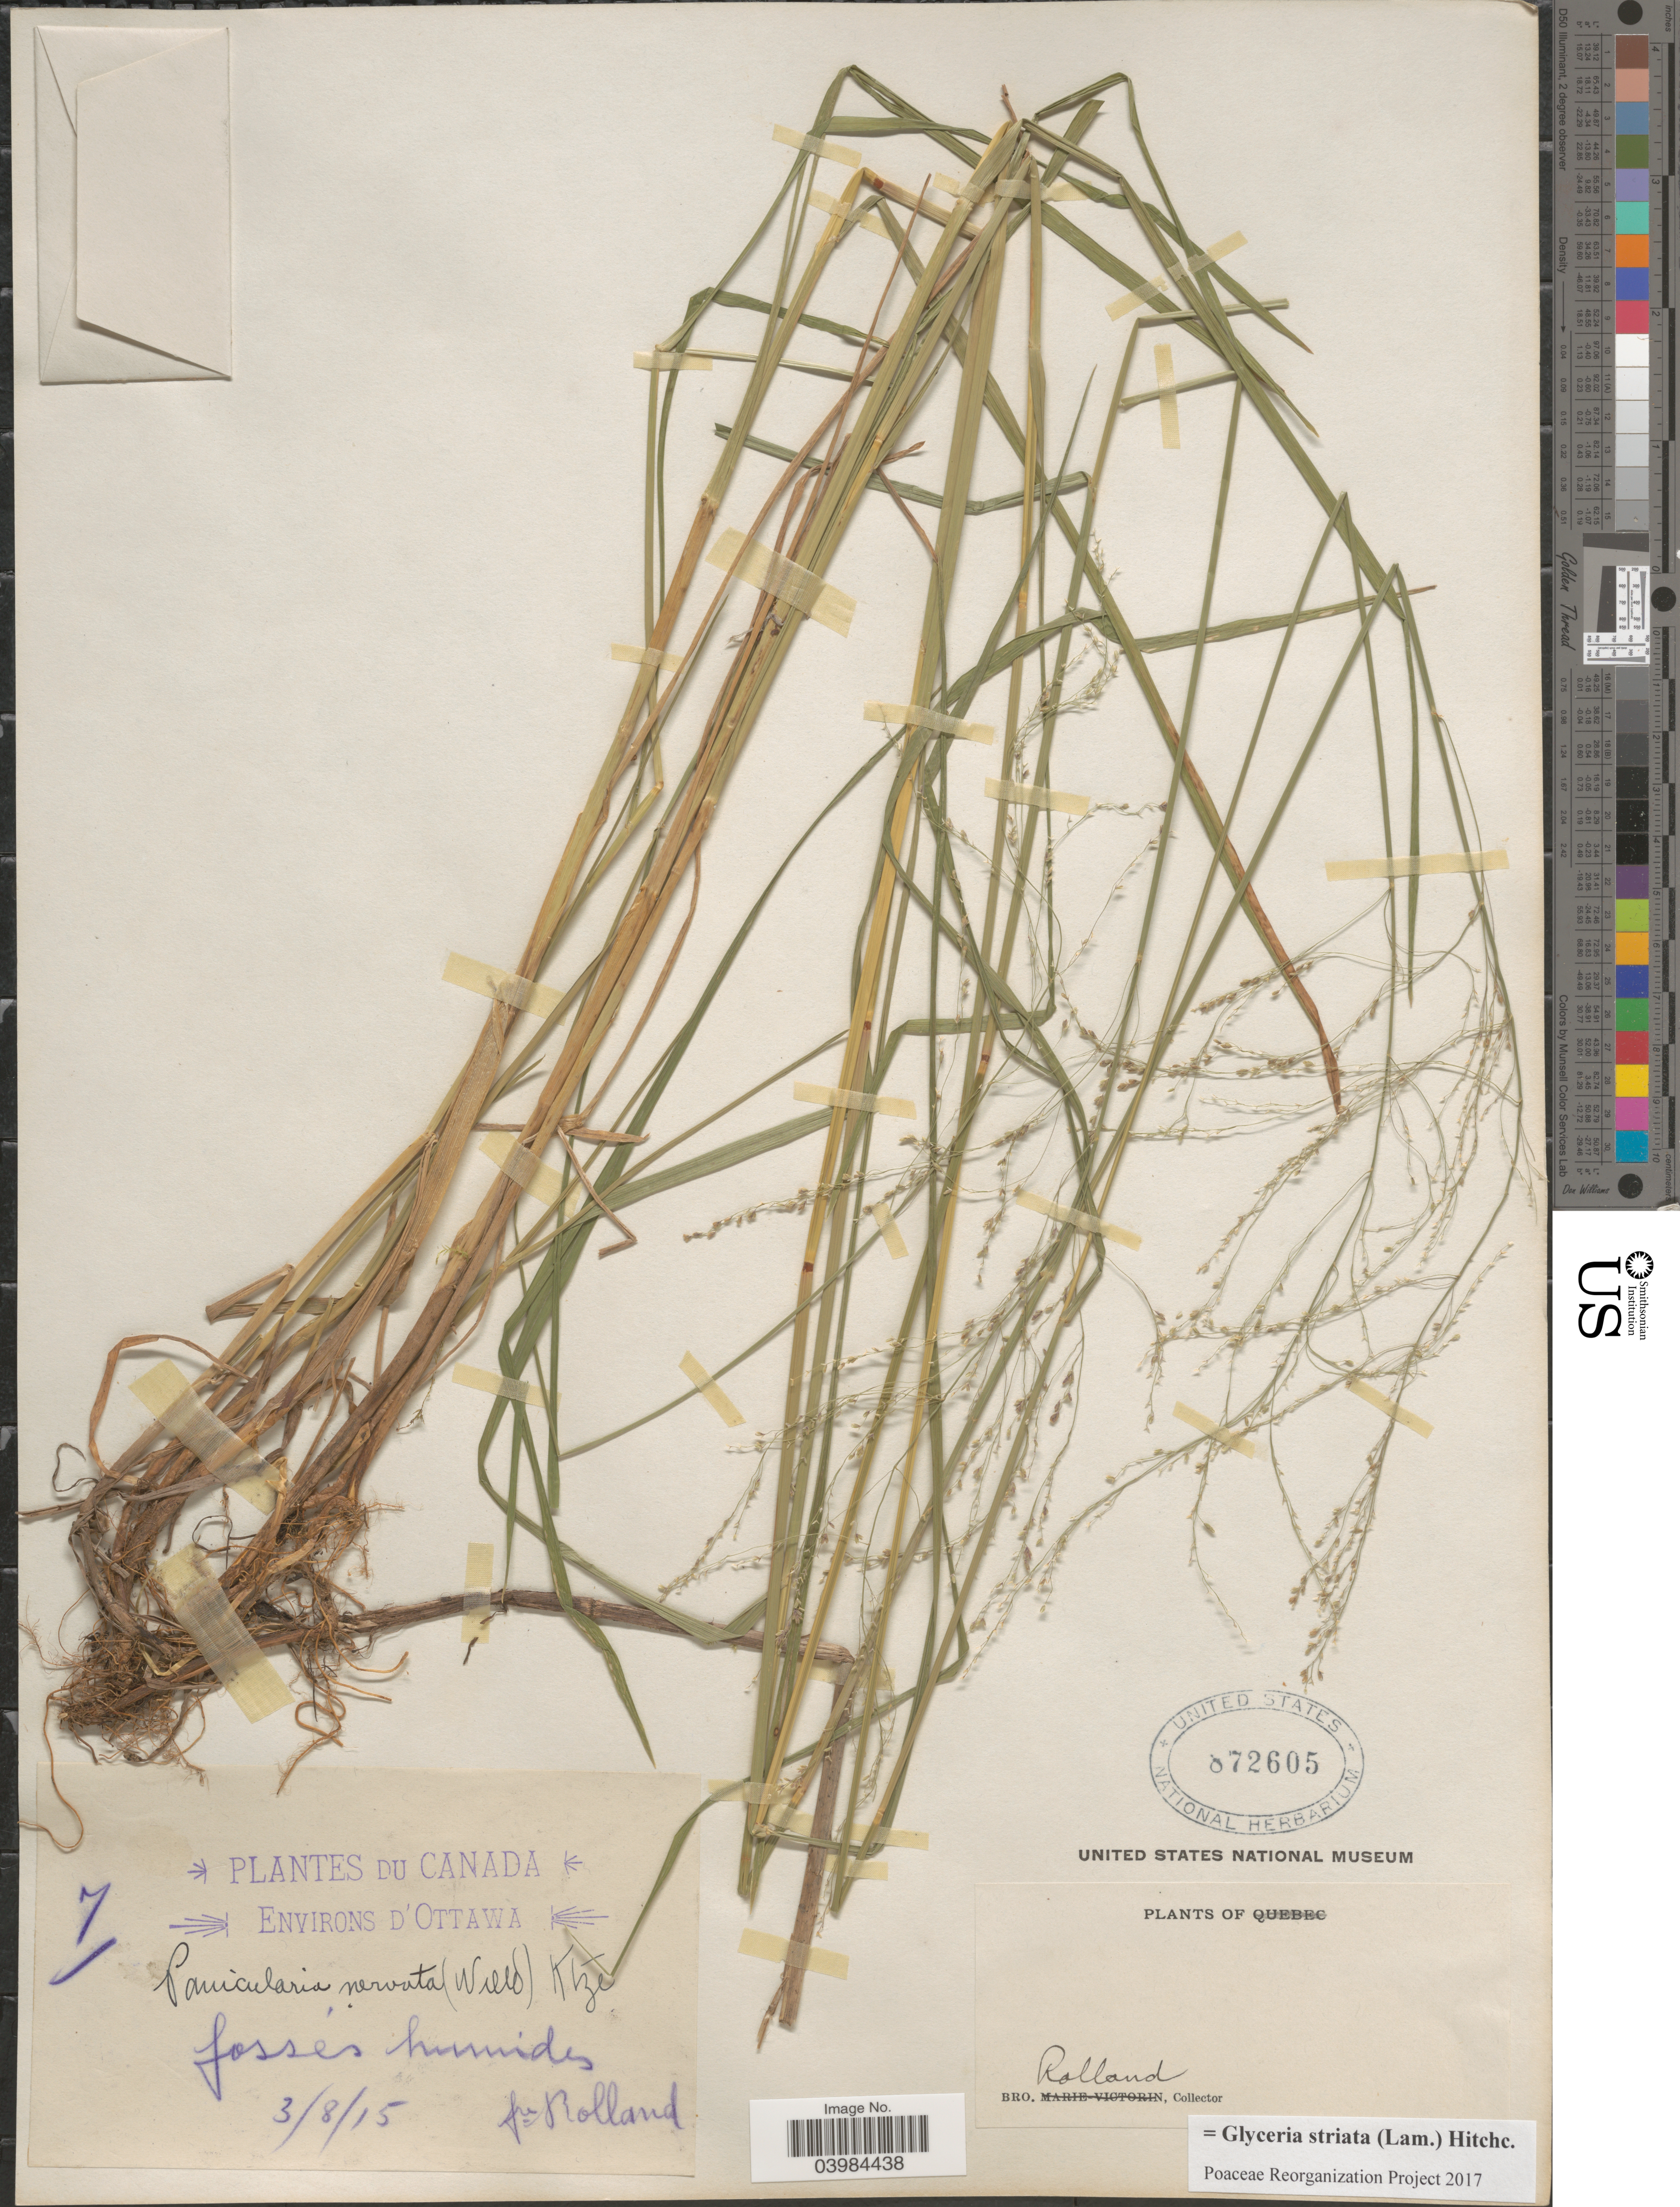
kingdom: Plantae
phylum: Tracheophyta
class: Liliopsida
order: Poales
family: Poaceae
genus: Glyceria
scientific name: Glyceria striata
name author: (Lam.) Hitchc.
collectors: B. Rolland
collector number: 7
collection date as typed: Transcribed d/m/y: 3/8/15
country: Canada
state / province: Ontario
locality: Environs D'Ottawa. Fossés humids.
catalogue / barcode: US 872605